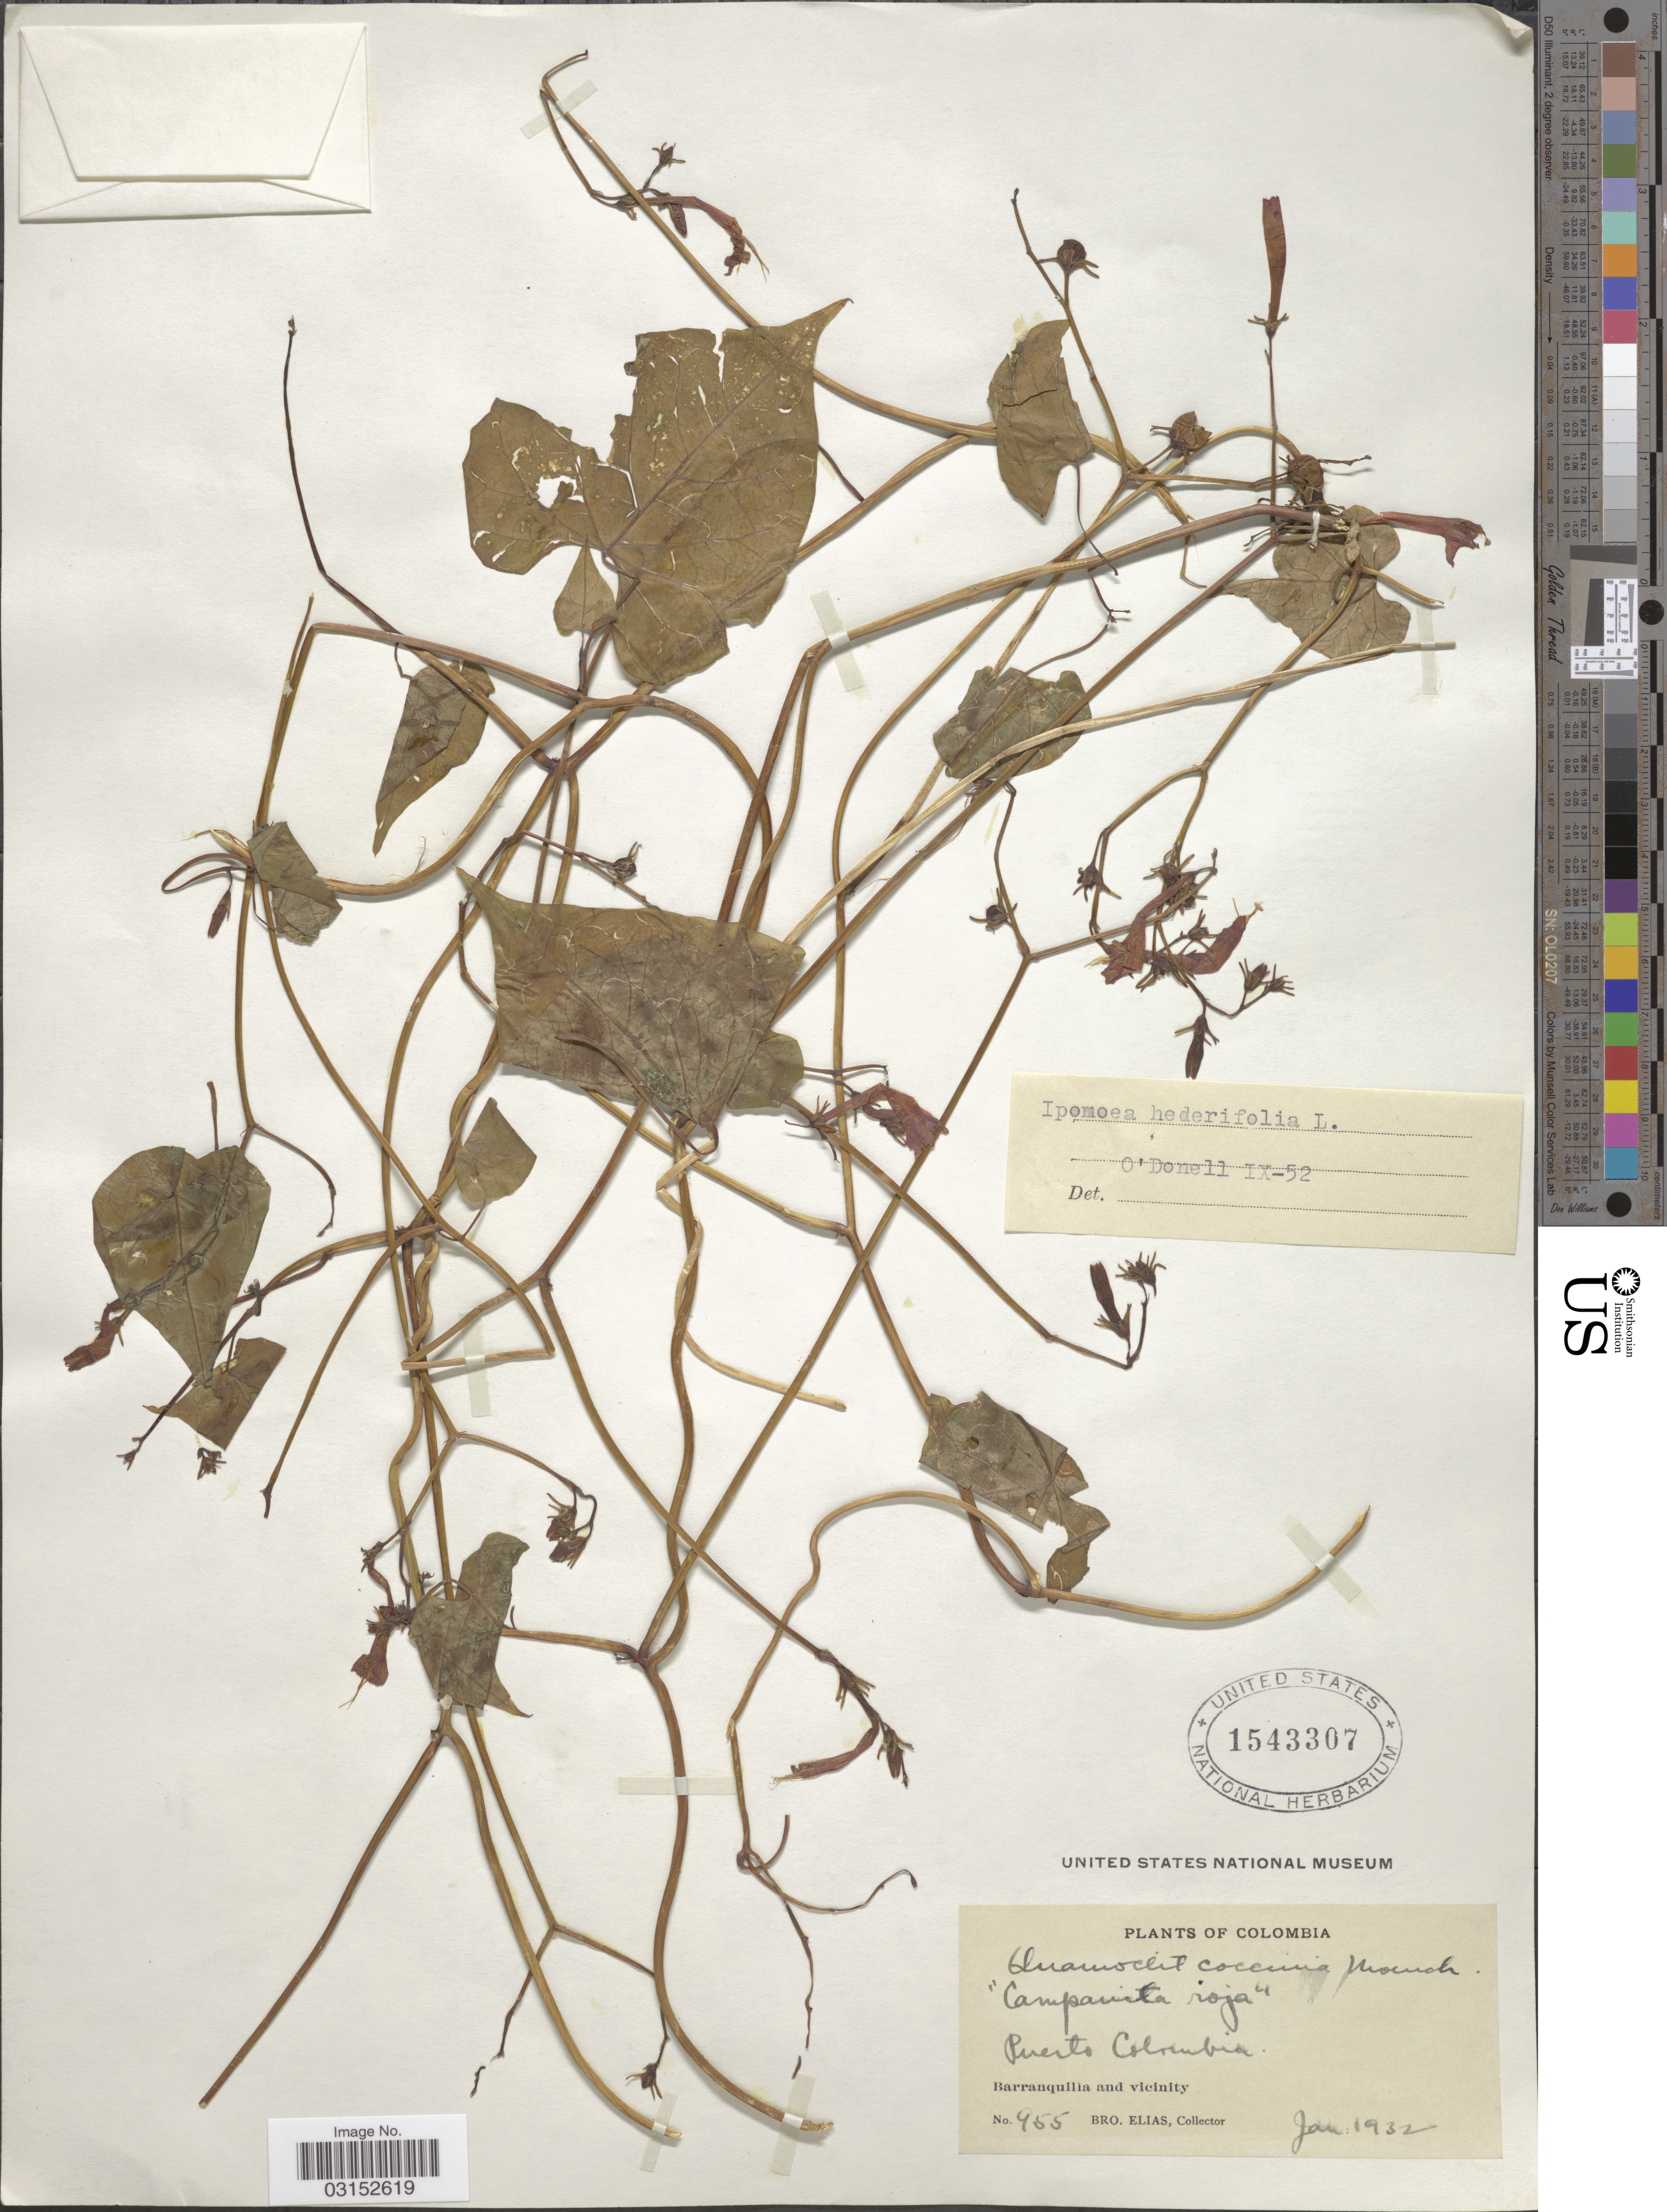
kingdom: Plantae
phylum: Tracheophyta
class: Magnoliopsida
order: Solanales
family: Convolvulaceae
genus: Ipomoea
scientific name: Ipomoea hederifolia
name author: L.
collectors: Bro. Elias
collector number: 955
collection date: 1932-01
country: Colombia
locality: Puerto Colombia, Barranquilla and vicinity.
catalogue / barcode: US 1543307